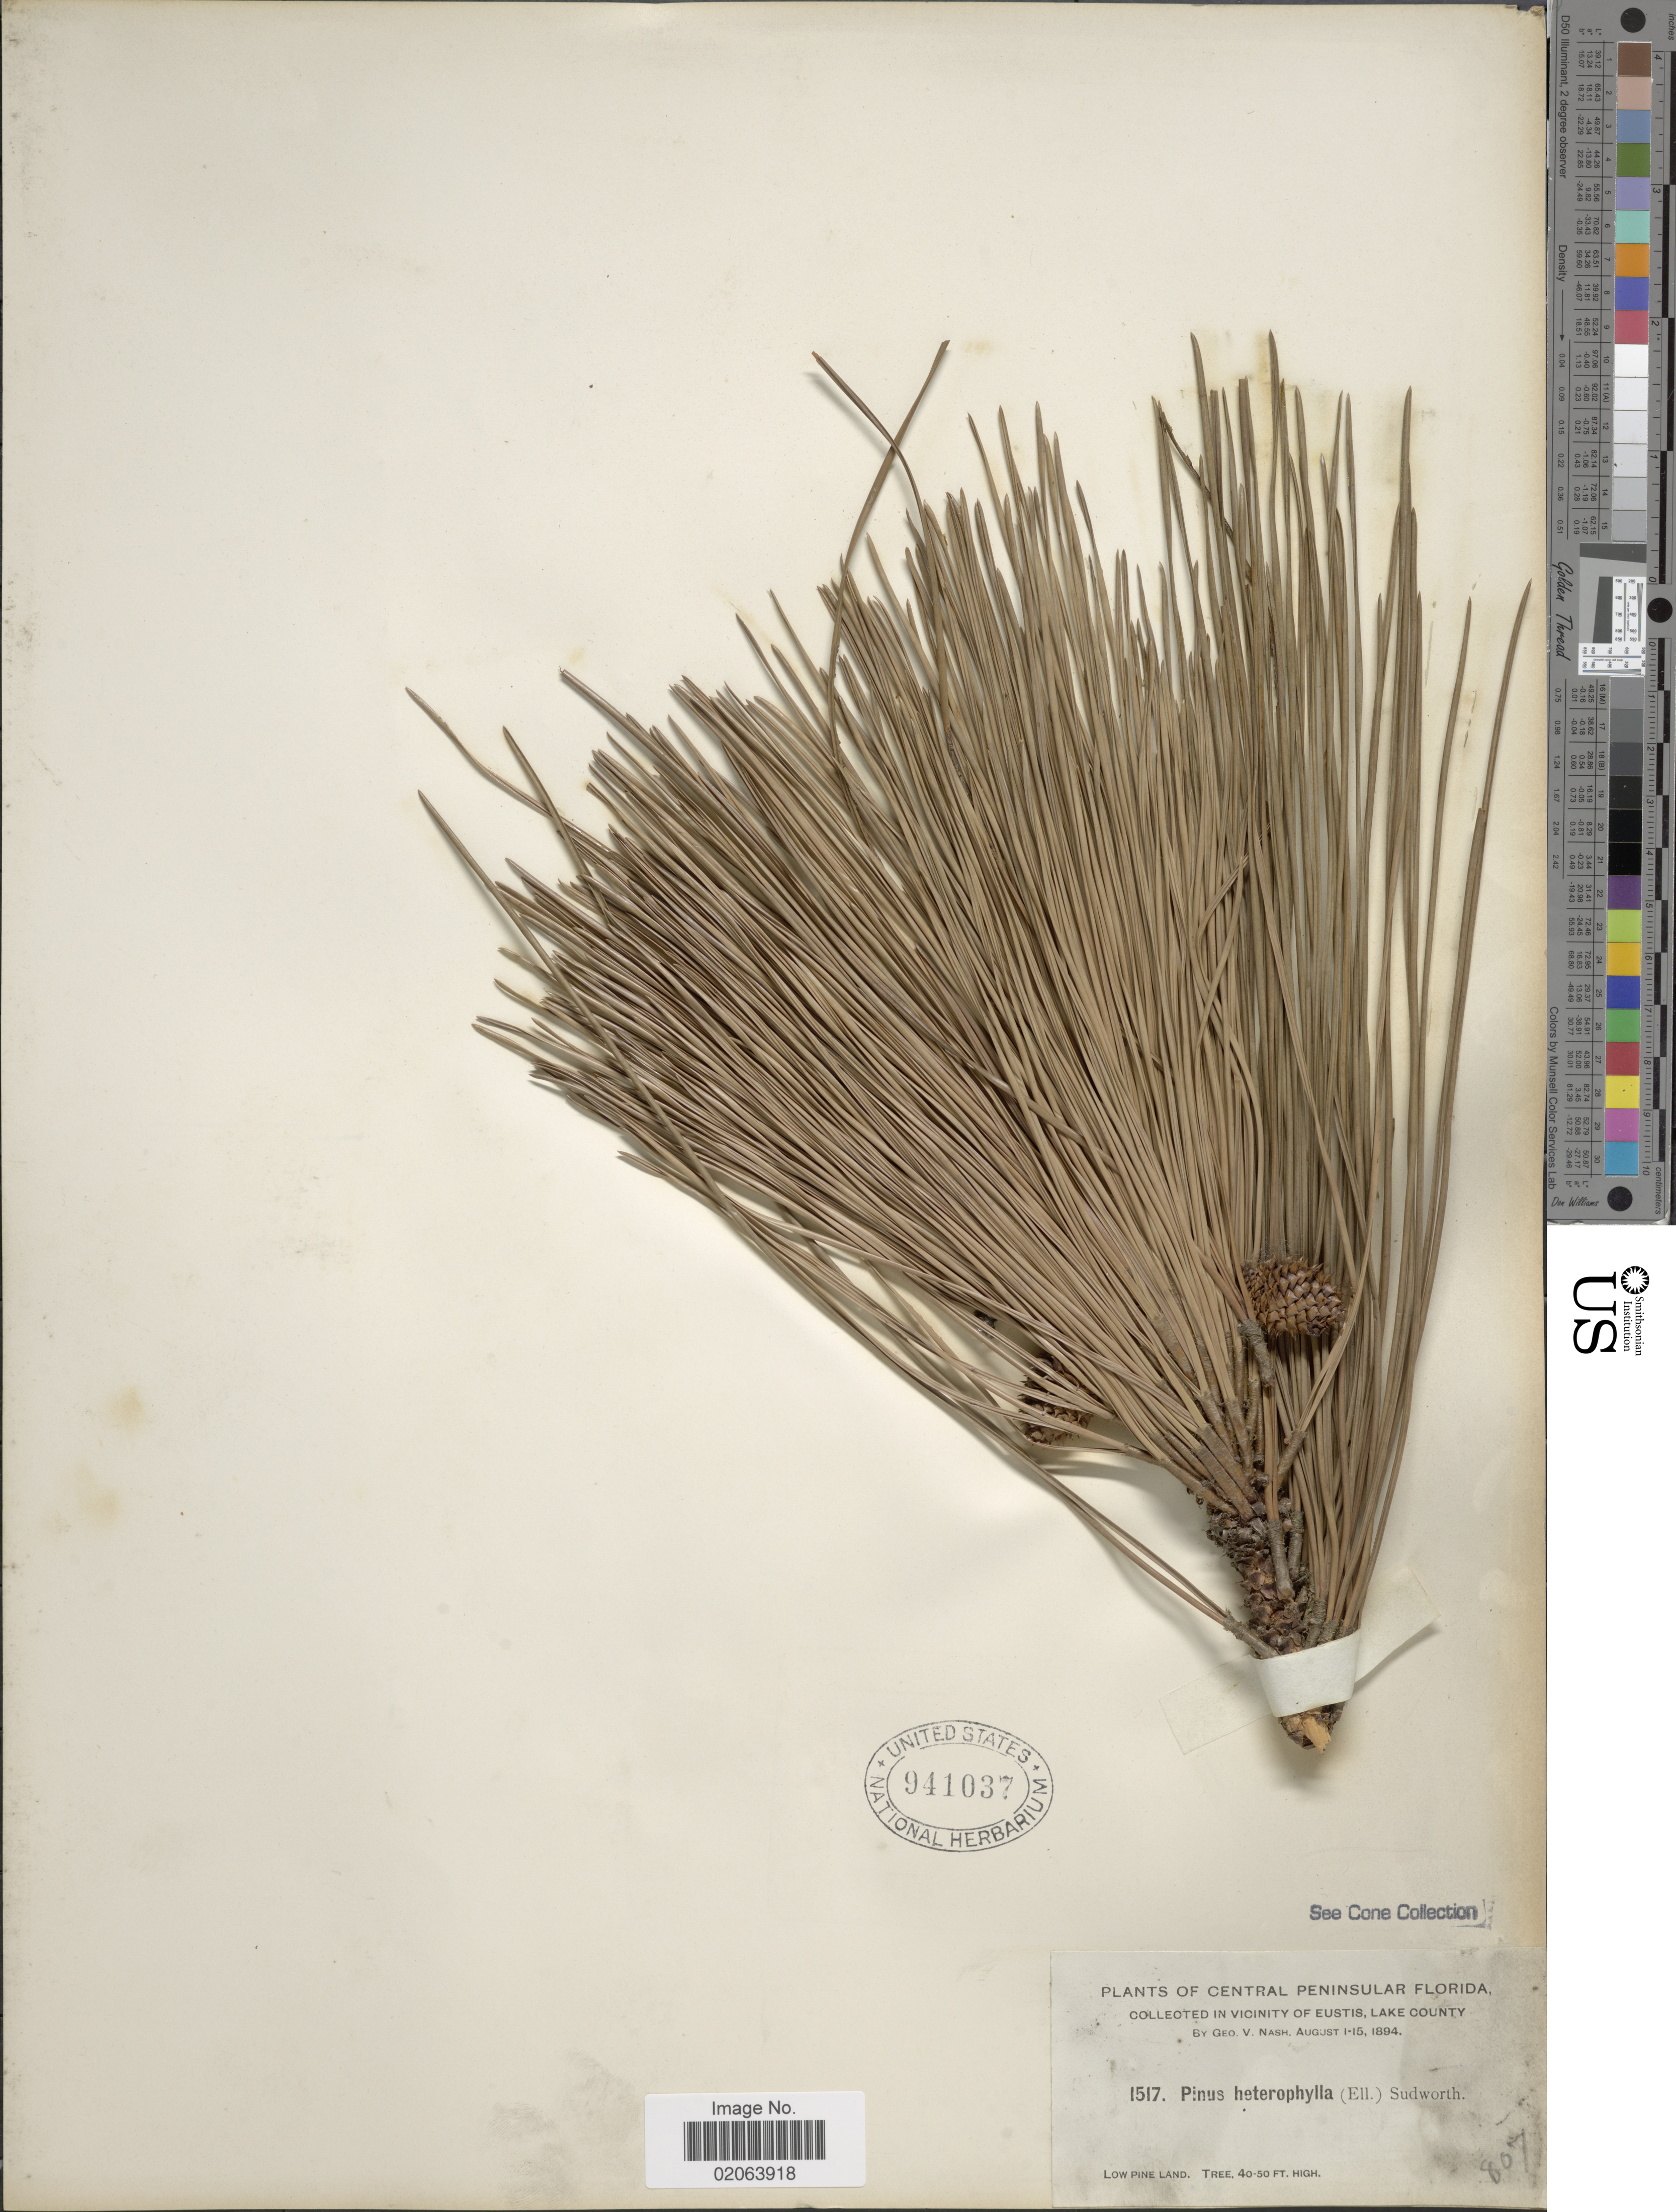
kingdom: Plantae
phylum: Tracheophyta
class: Pinopsida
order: Pinales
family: Pinaceae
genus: Pinus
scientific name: Pinus elliottii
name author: Engelm.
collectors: G. V. Nash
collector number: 1517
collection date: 1894-08-01/1894-08-15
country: United States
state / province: Florida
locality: Central Peninsular Florida. vicinity of Eustis, Lake County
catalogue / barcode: US 941037